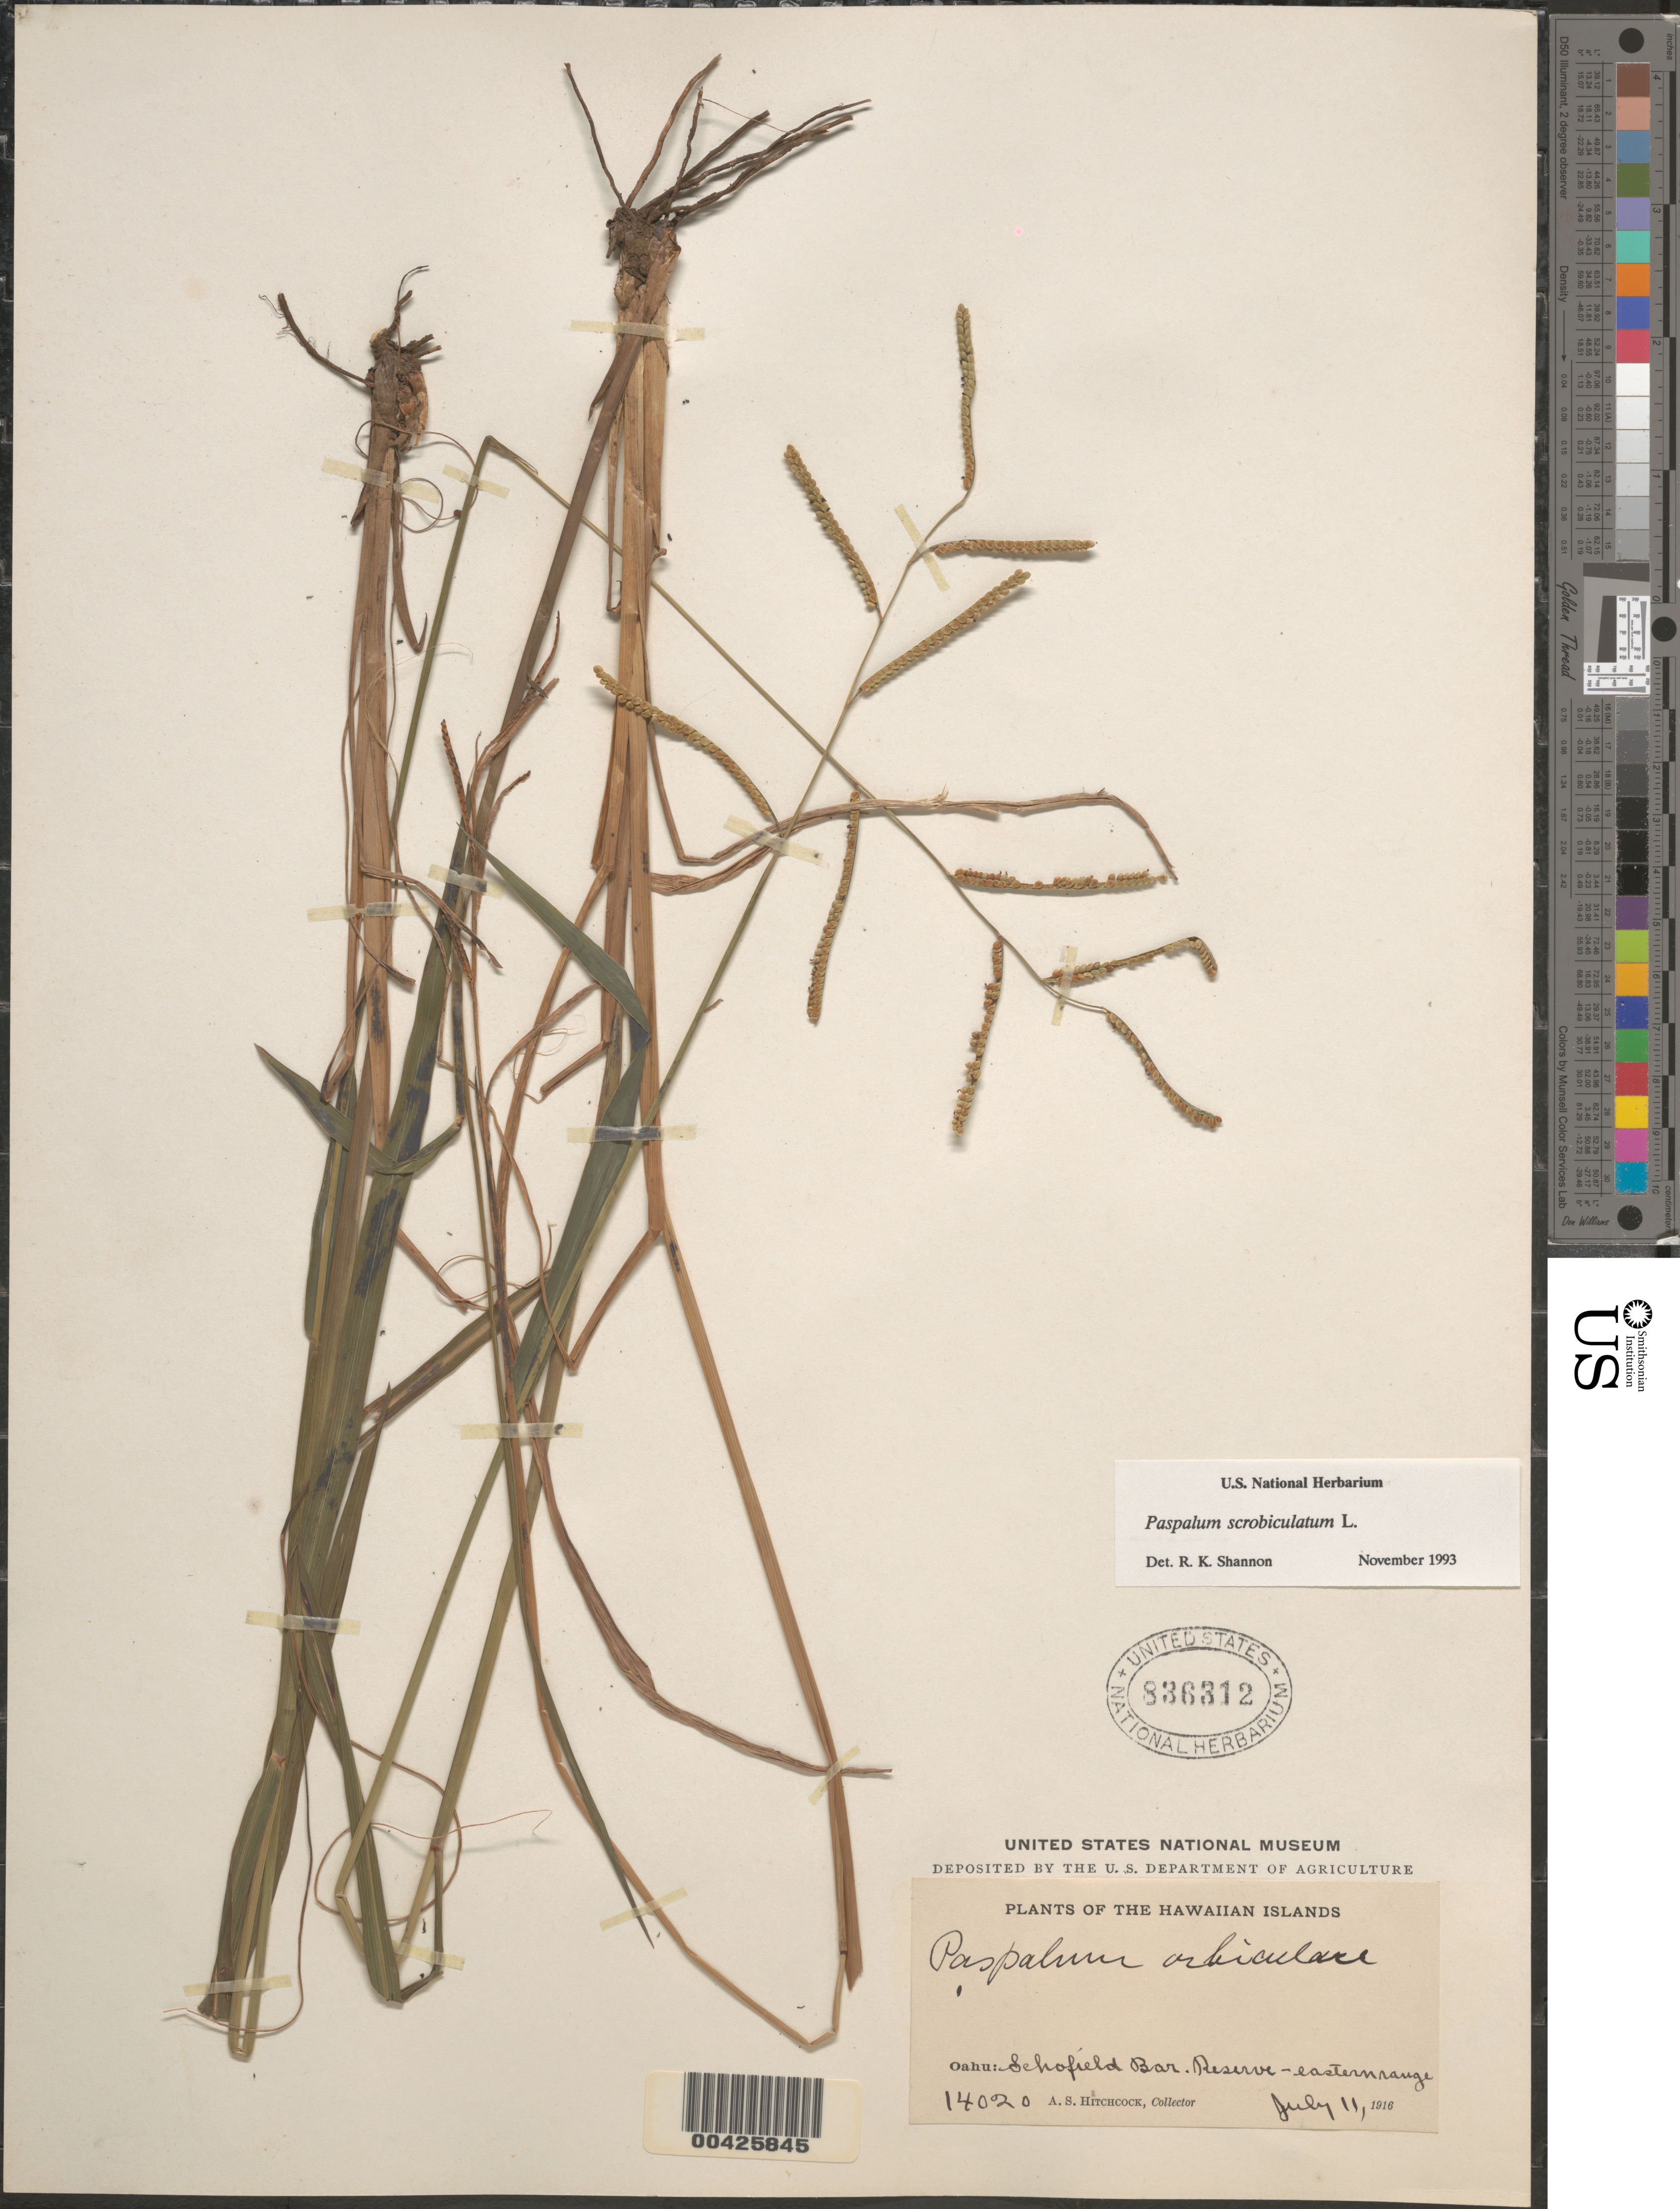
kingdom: Plantae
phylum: Tracheophyta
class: Liliopsida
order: Poales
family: Poaceae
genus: Paspalum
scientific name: Paspalum scrobiculatum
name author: L.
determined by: Shannon, R. K., (UNITED STATES)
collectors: A. S. Hitchcock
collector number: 14020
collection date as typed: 11 Jul 1916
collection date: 1916-07-11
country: United States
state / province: Hawaii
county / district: Honolulu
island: Oahu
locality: Schofield Barracks Reserve, eastern range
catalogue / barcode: US 836312